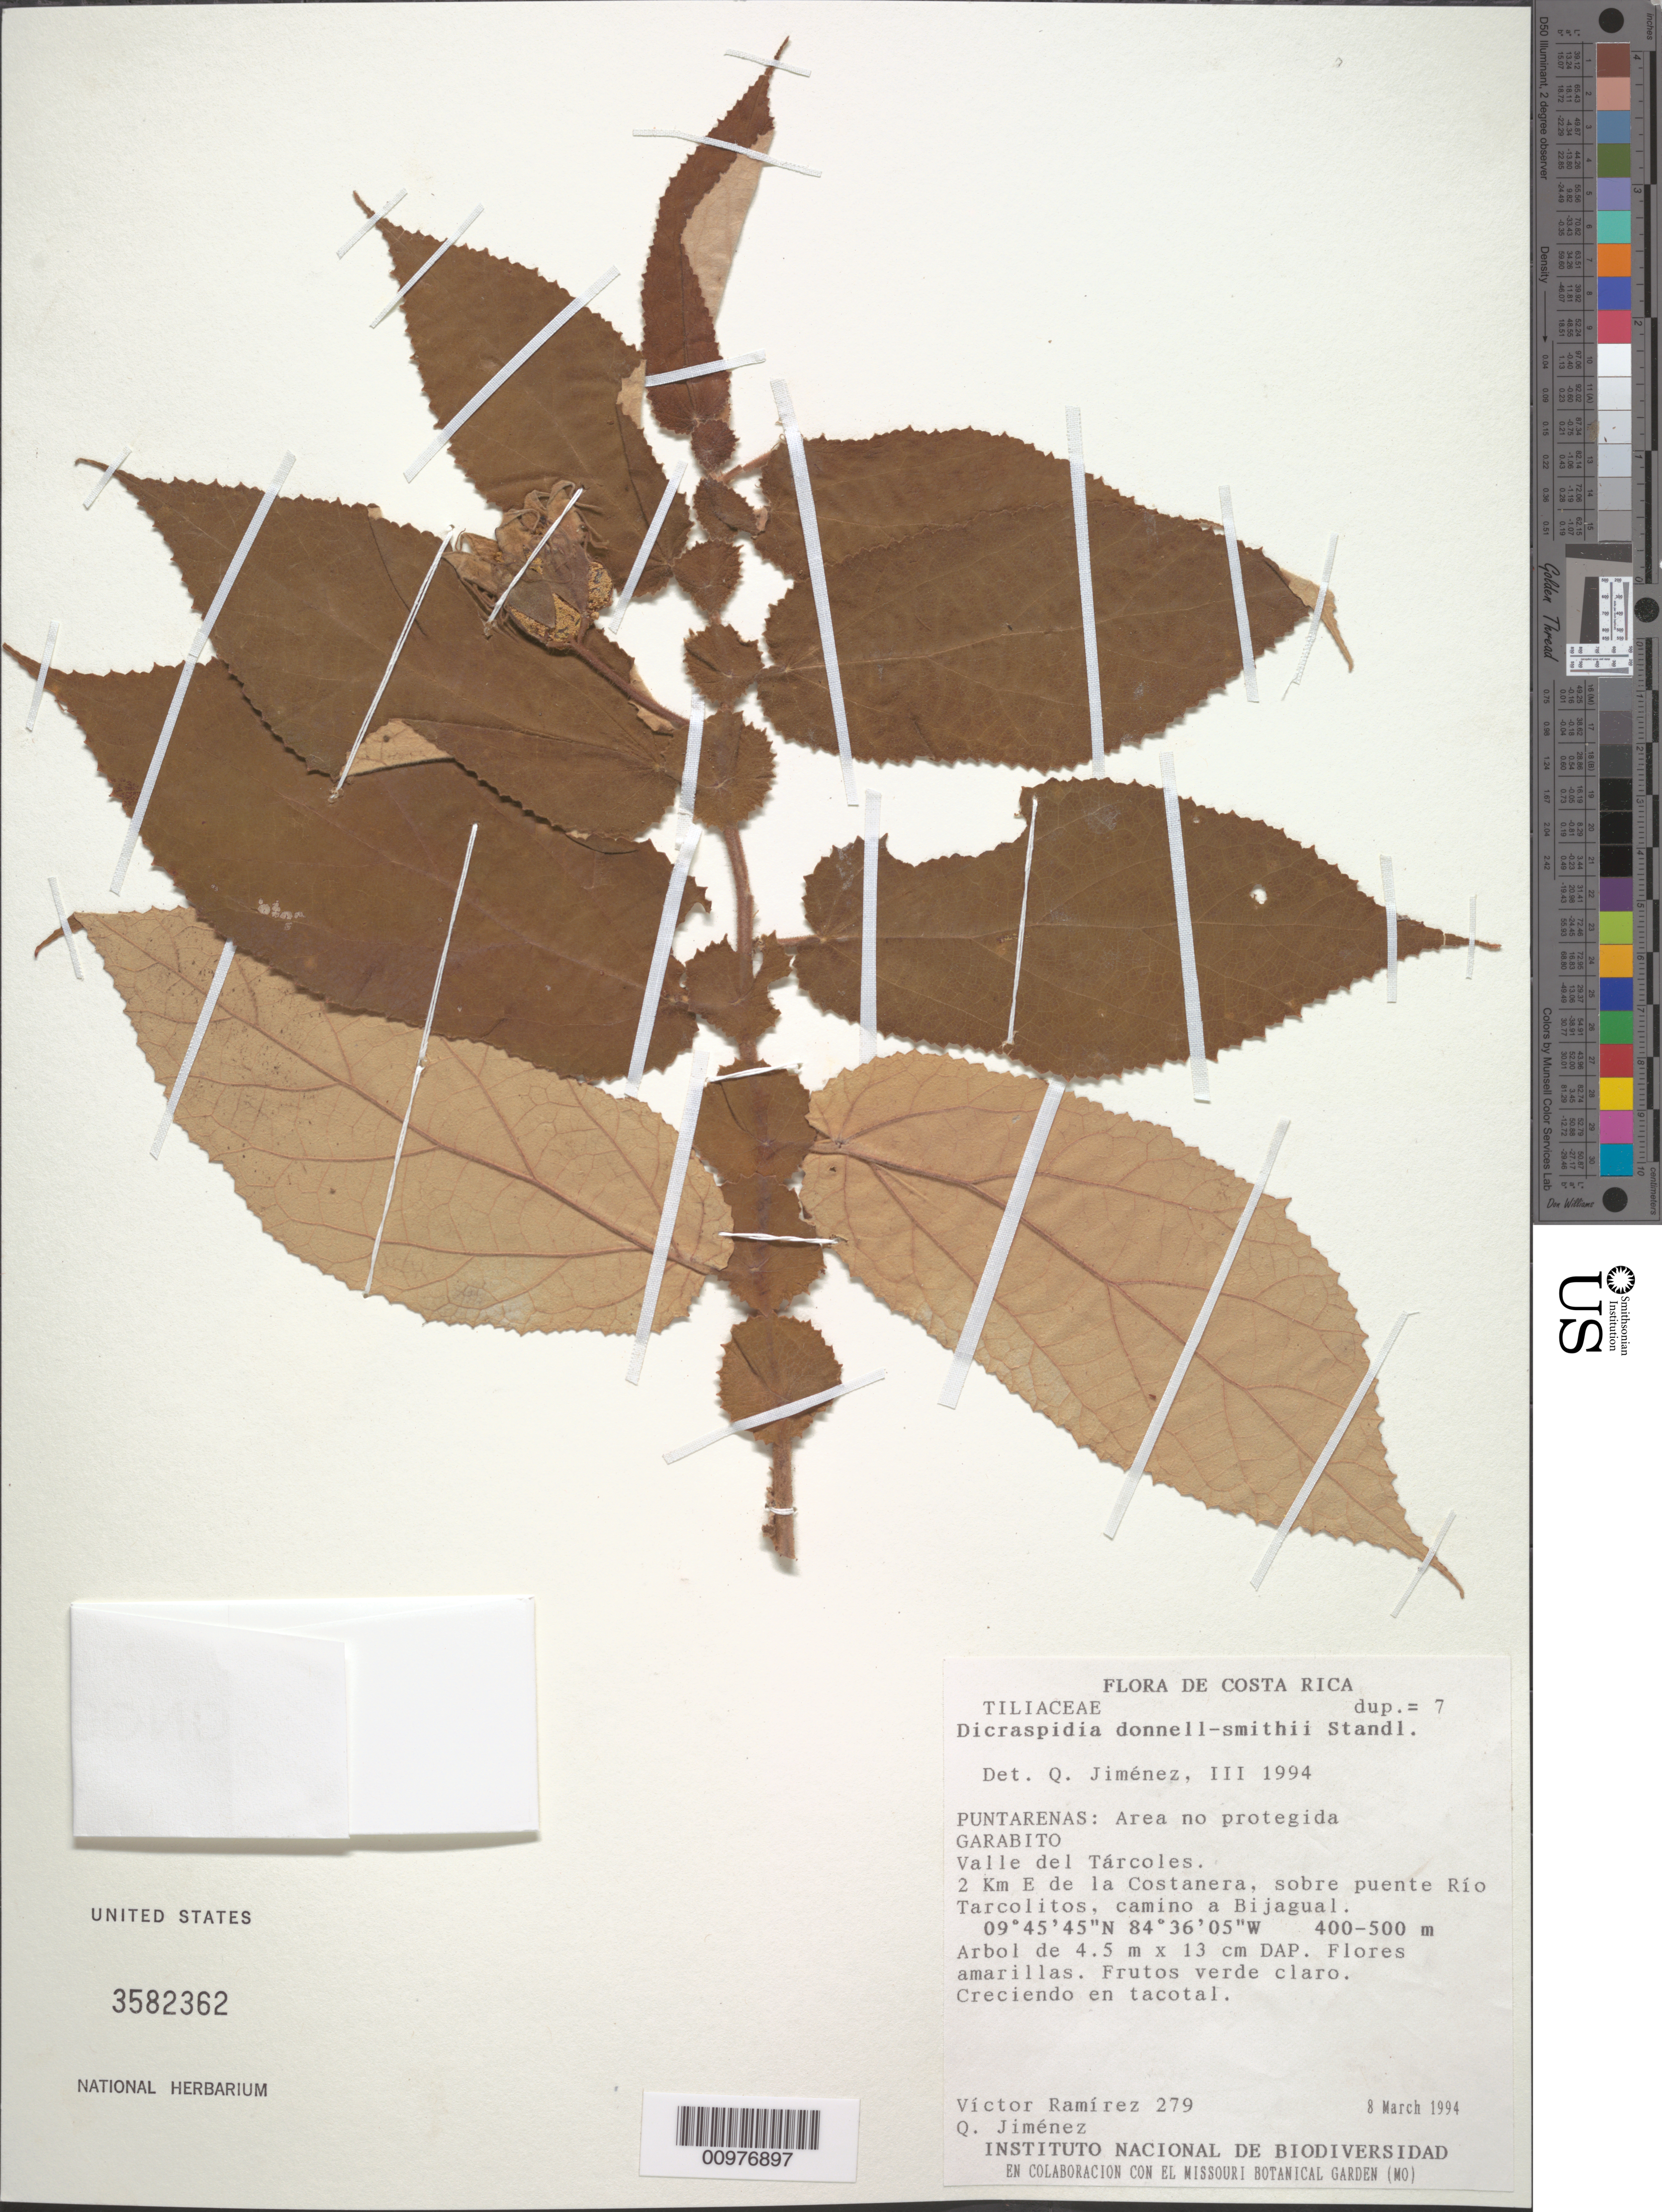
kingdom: Plantae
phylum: Tracheophyta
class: Magnoliopsida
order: Malvales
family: Muntingiaceae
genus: Dicraspidia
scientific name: Dicraspidia donnell-smithii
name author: Standl.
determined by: Jiménez M., Q.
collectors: V. Ramirez & Q. Jiménez Madrigal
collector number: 279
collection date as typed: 8 March 1994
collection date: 1994-03-08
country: Costa Rica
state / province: Puntarenas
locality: Area no protegida. Garabito. Valle del Tarcoles. 2 km E de la Costanera, sobre puente Rio Tarcolitos, camino a Bijagual.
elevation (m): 400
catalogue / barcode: US 3582362